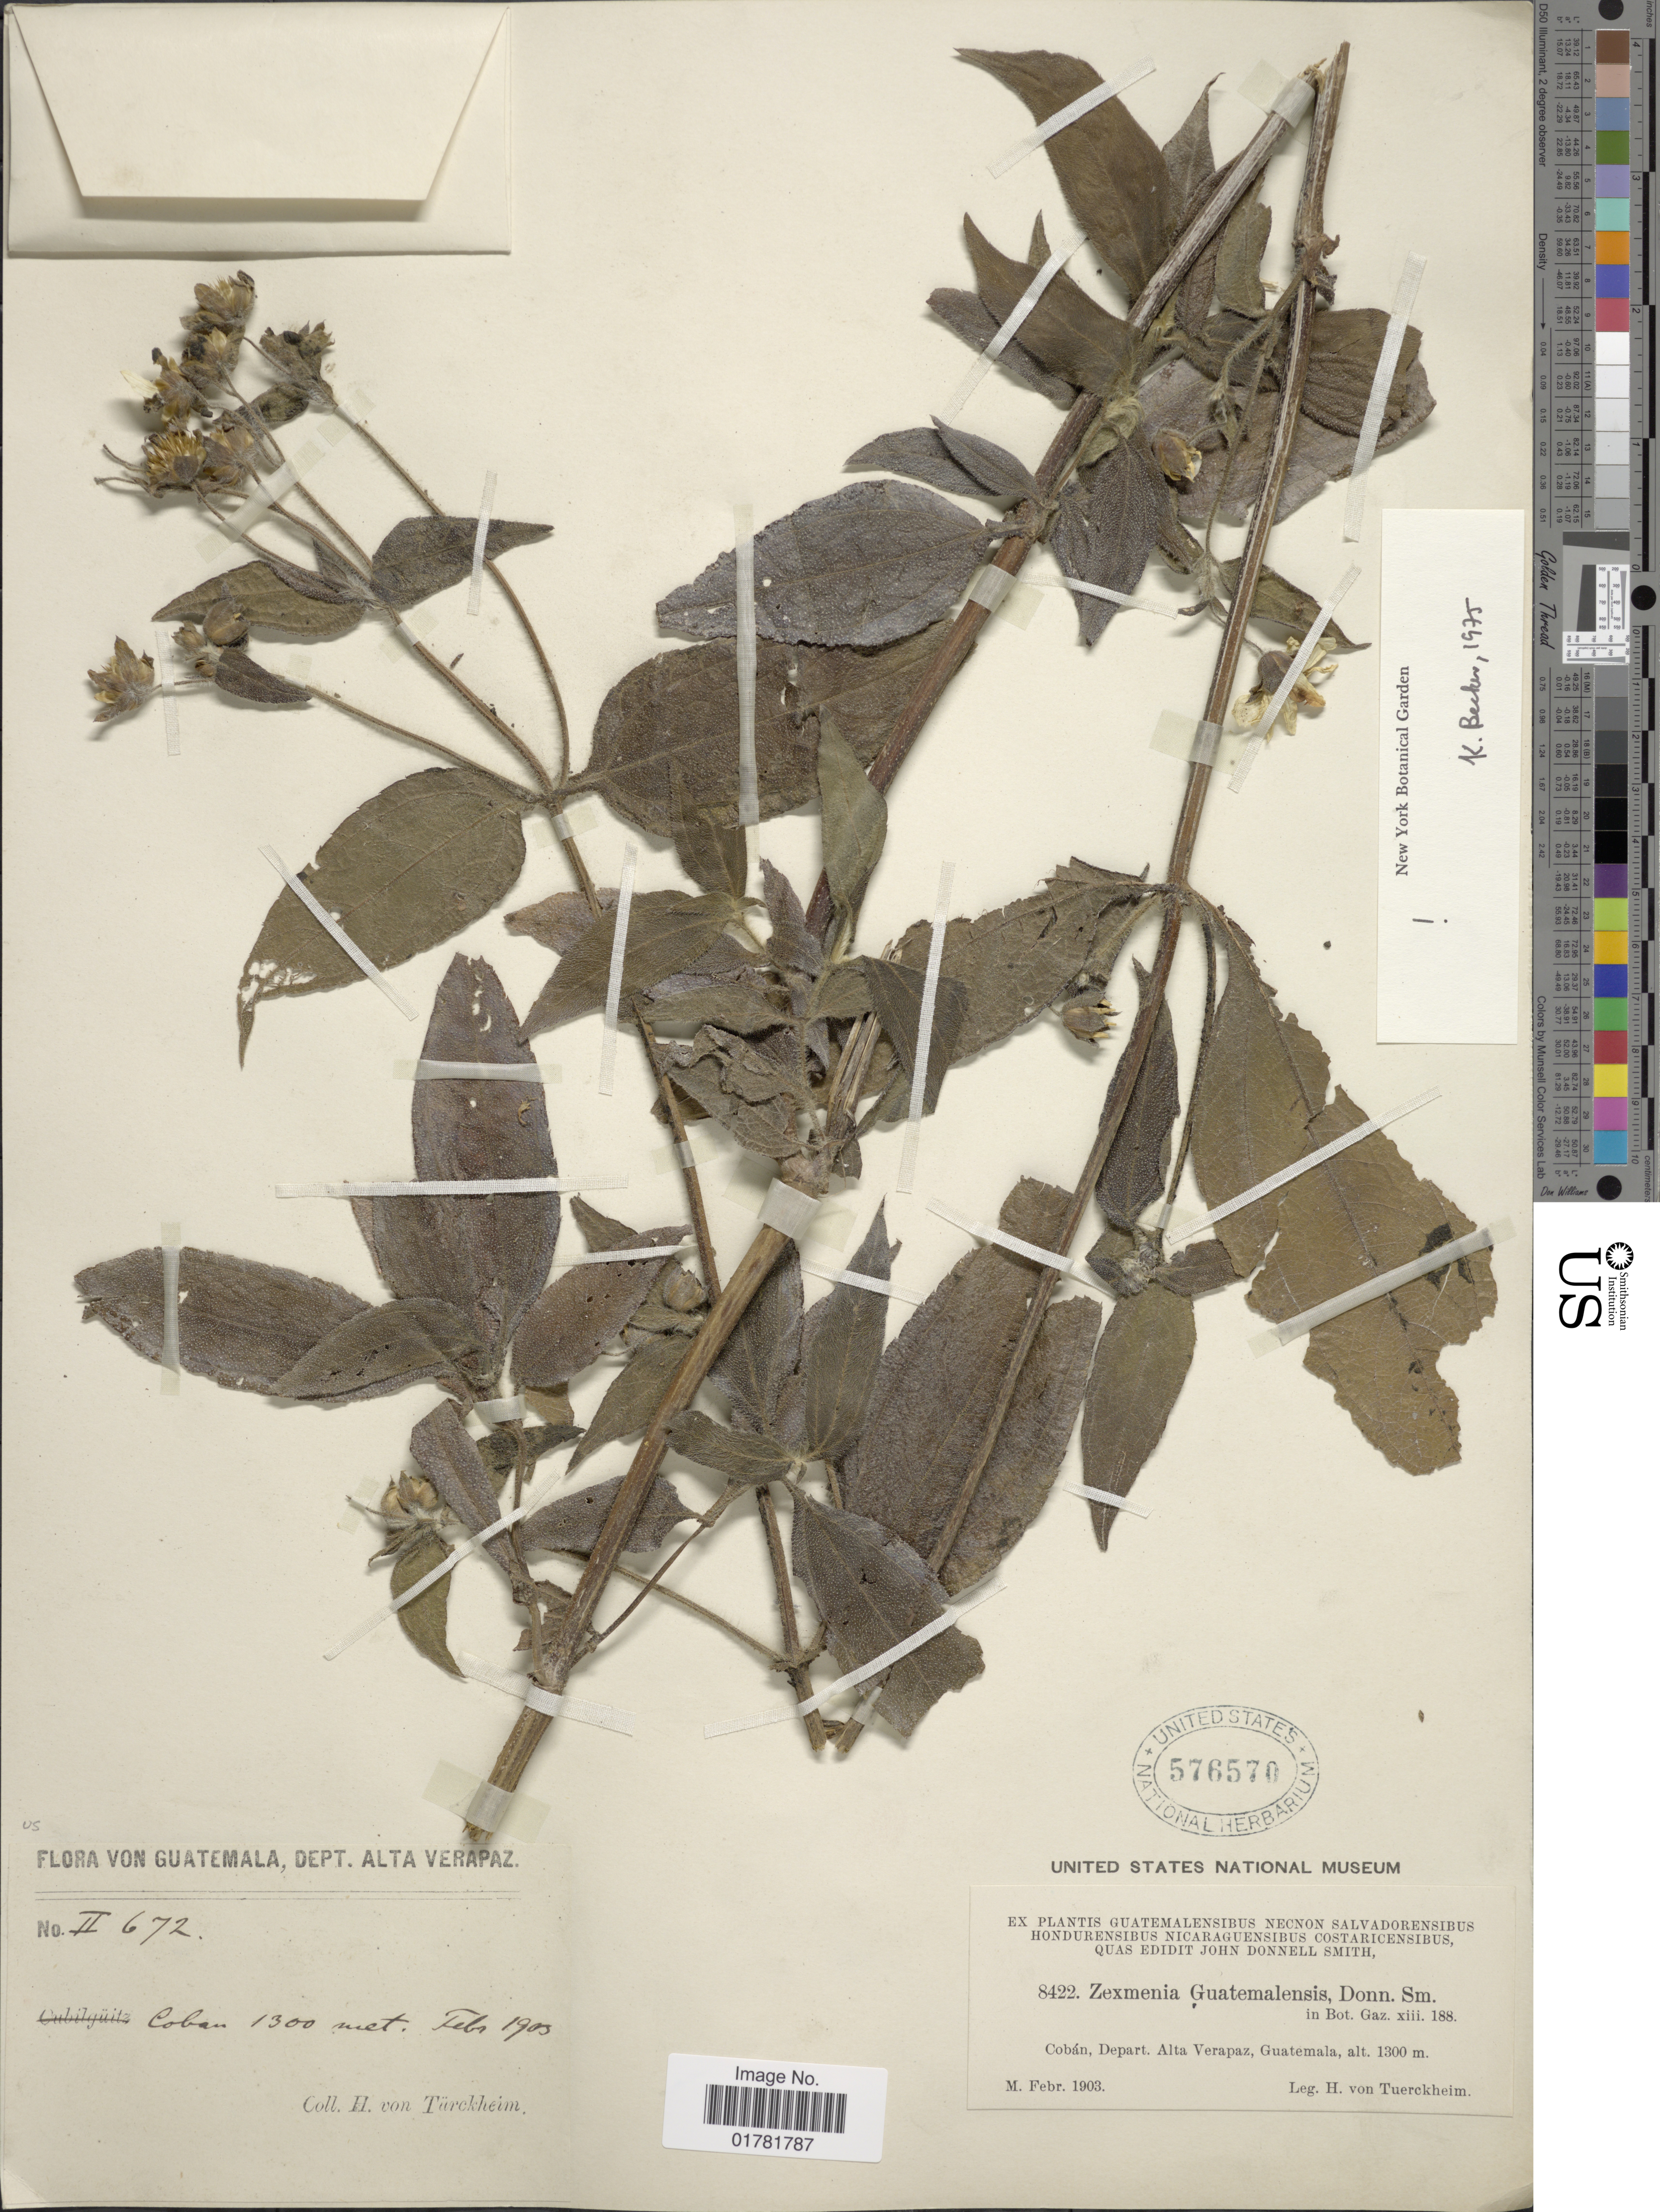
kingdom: Plantae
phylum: Tracheophyta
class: Magnoliopsida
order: Asterales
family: Asteraceae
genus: Lundellianthus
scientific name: Lundellianthus guatemalensis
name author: (Donn. Sm.) Strother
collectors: H. von Türckheim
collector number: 8422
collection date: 1903-02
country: Guatemala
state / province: Alta Verapaz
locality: Cobán, Depart Alta Verapaz, Guatemalensibus Necnon Salvadorensibus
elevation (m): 1300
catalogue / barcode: US 576570